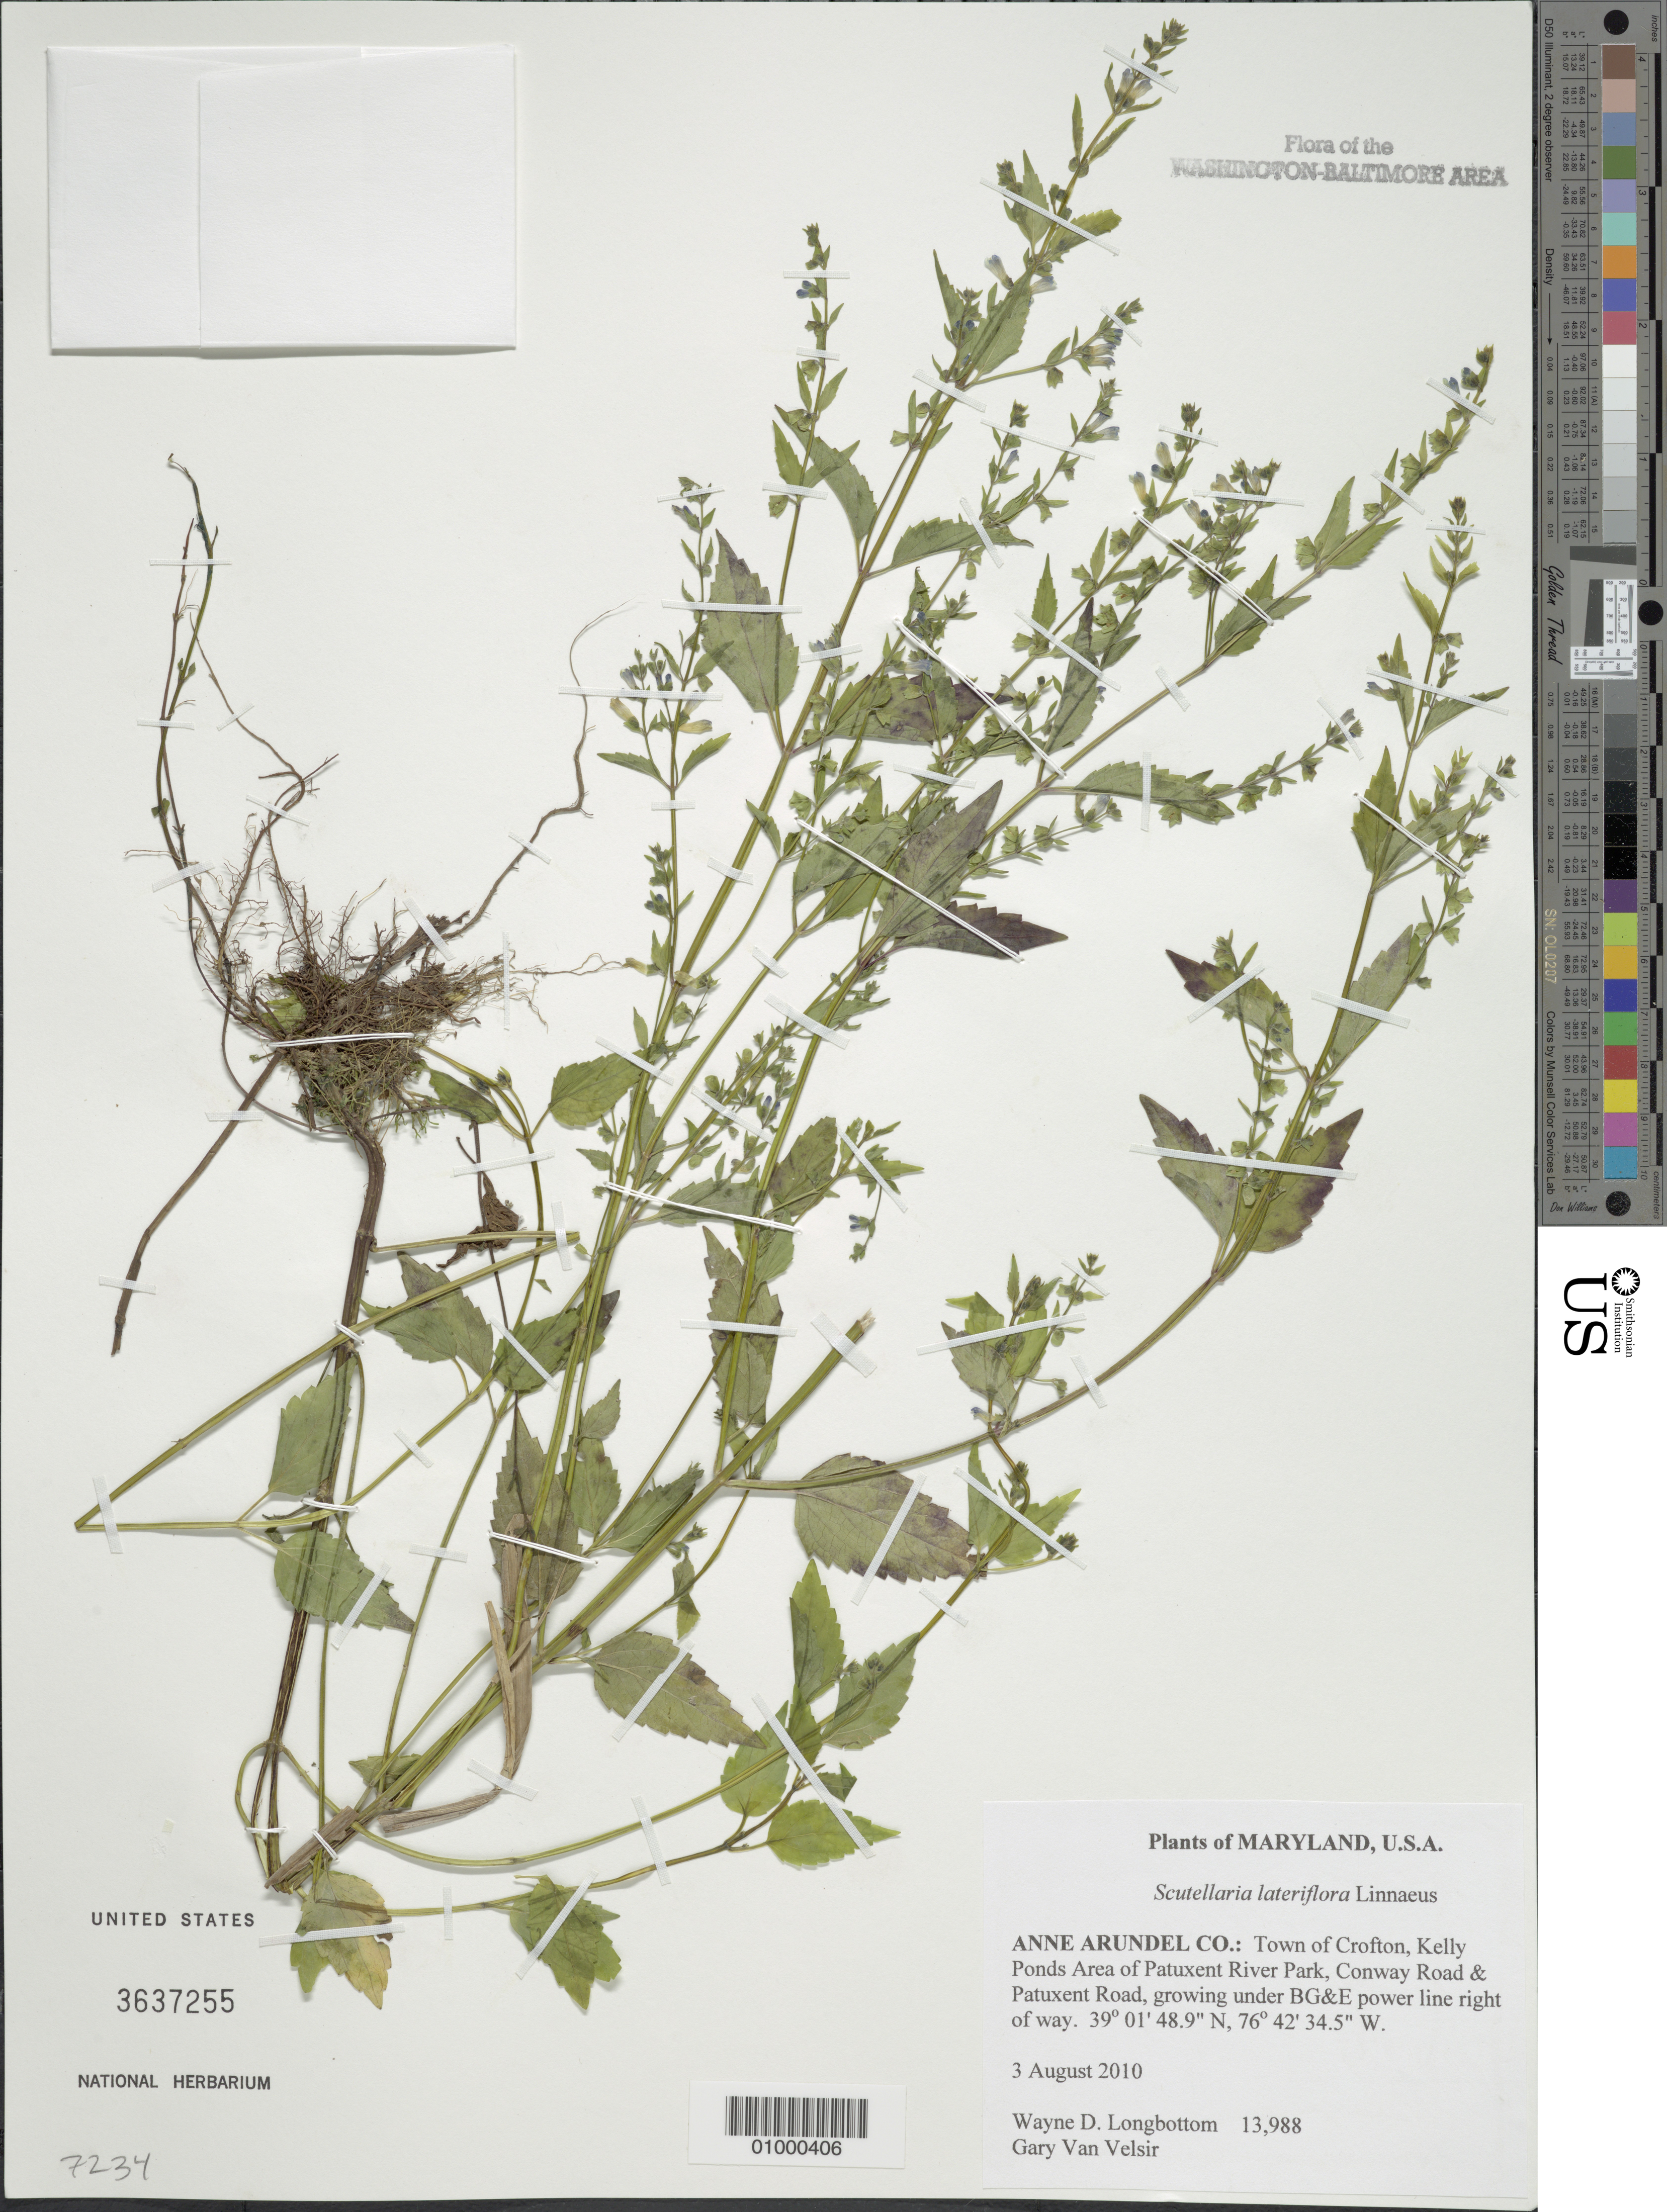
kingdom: Plantae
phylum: Tracheophyta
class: Magnoliopsida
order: Lamiales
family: Lamiaceae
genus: Scutellaria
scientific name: Scutellaria lateriflora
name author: L.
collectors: W. D. Longbottom & G. Van Velsir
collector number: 13988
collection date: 2010-08-03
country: United States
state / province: Maryland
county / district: Anne Arundel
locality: Town of Crofton, Kelly Ponds Area of Patuxent River Park, Conway Road & Patuxent Road, growing under BG&E power line right of way.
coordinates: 39 01 48.9 N, 76 42 34.5 W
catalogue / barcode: US 3637255